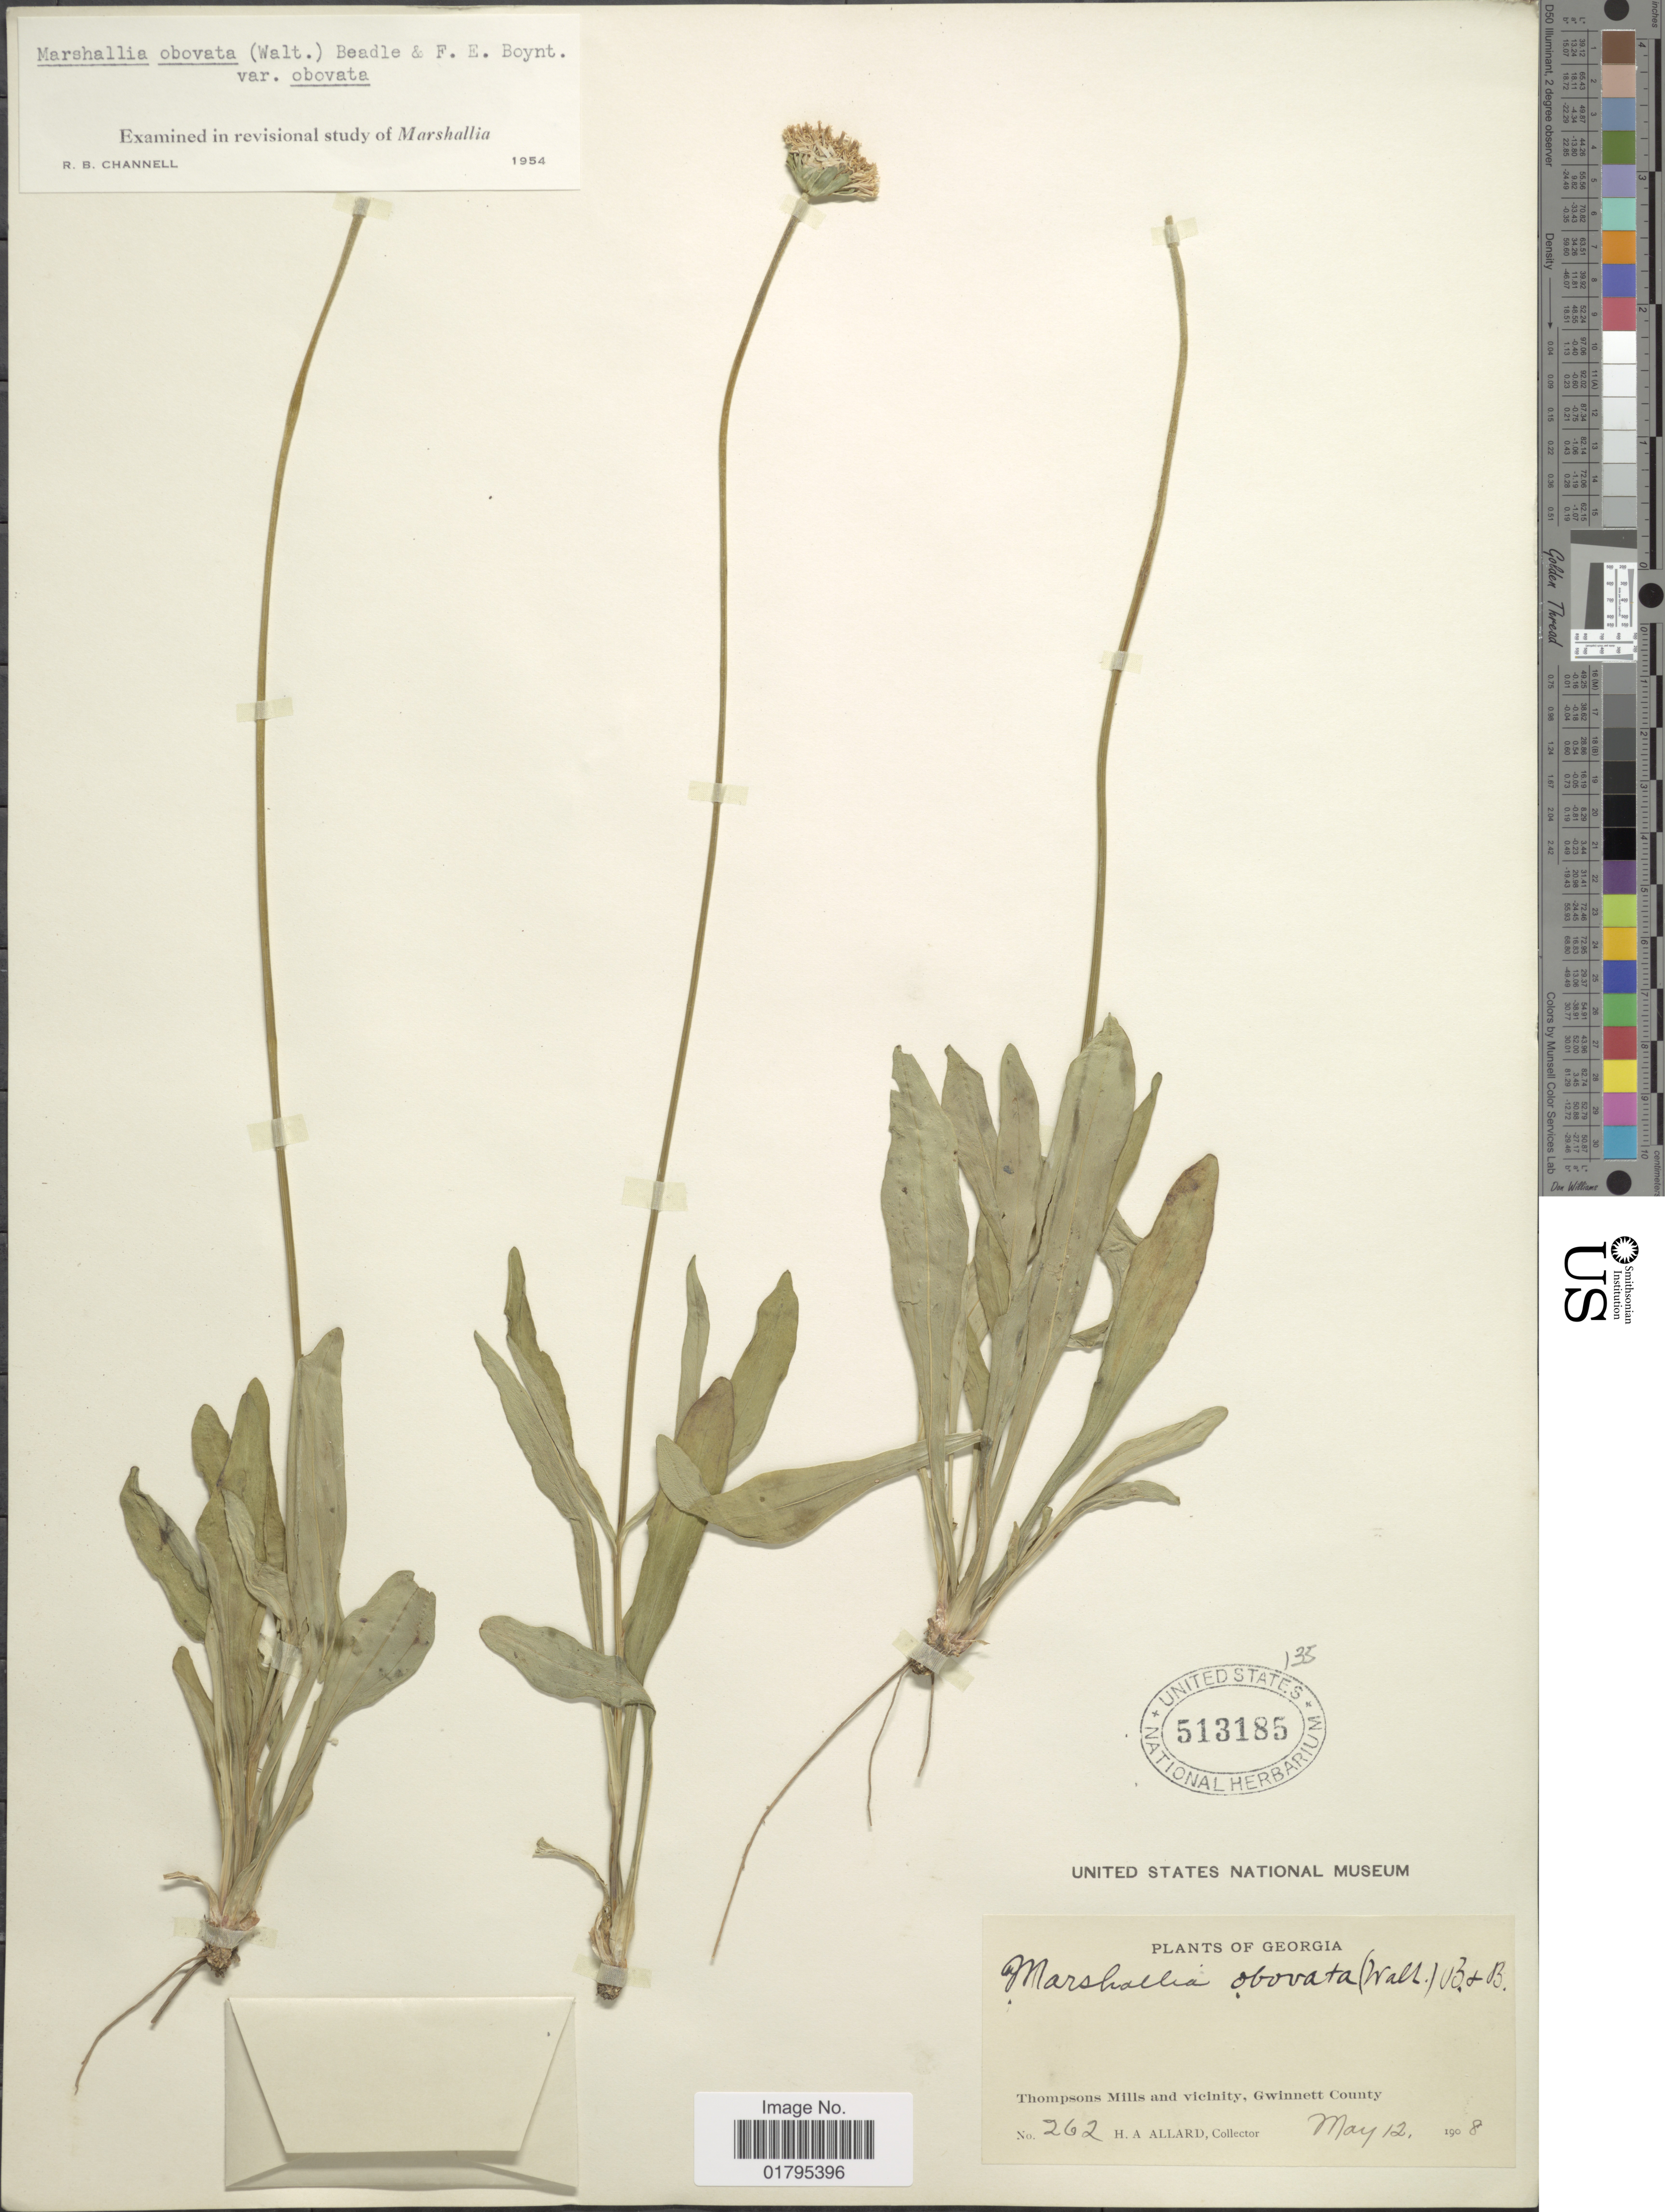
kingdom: Plantae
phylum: Tracheophyta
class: Magnoliopsida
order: Asterales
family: Asteraceae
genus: Marshallia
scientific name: Marshallia obovata var. obovata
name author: (Walter) Beadle & F.E. Boynton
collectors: H. A. Allard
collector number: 262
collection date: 1908-05-12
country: United States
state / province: Georgia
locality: Thompsons Mills and Vicinity, Gwinnett County.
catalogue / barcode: US 513185